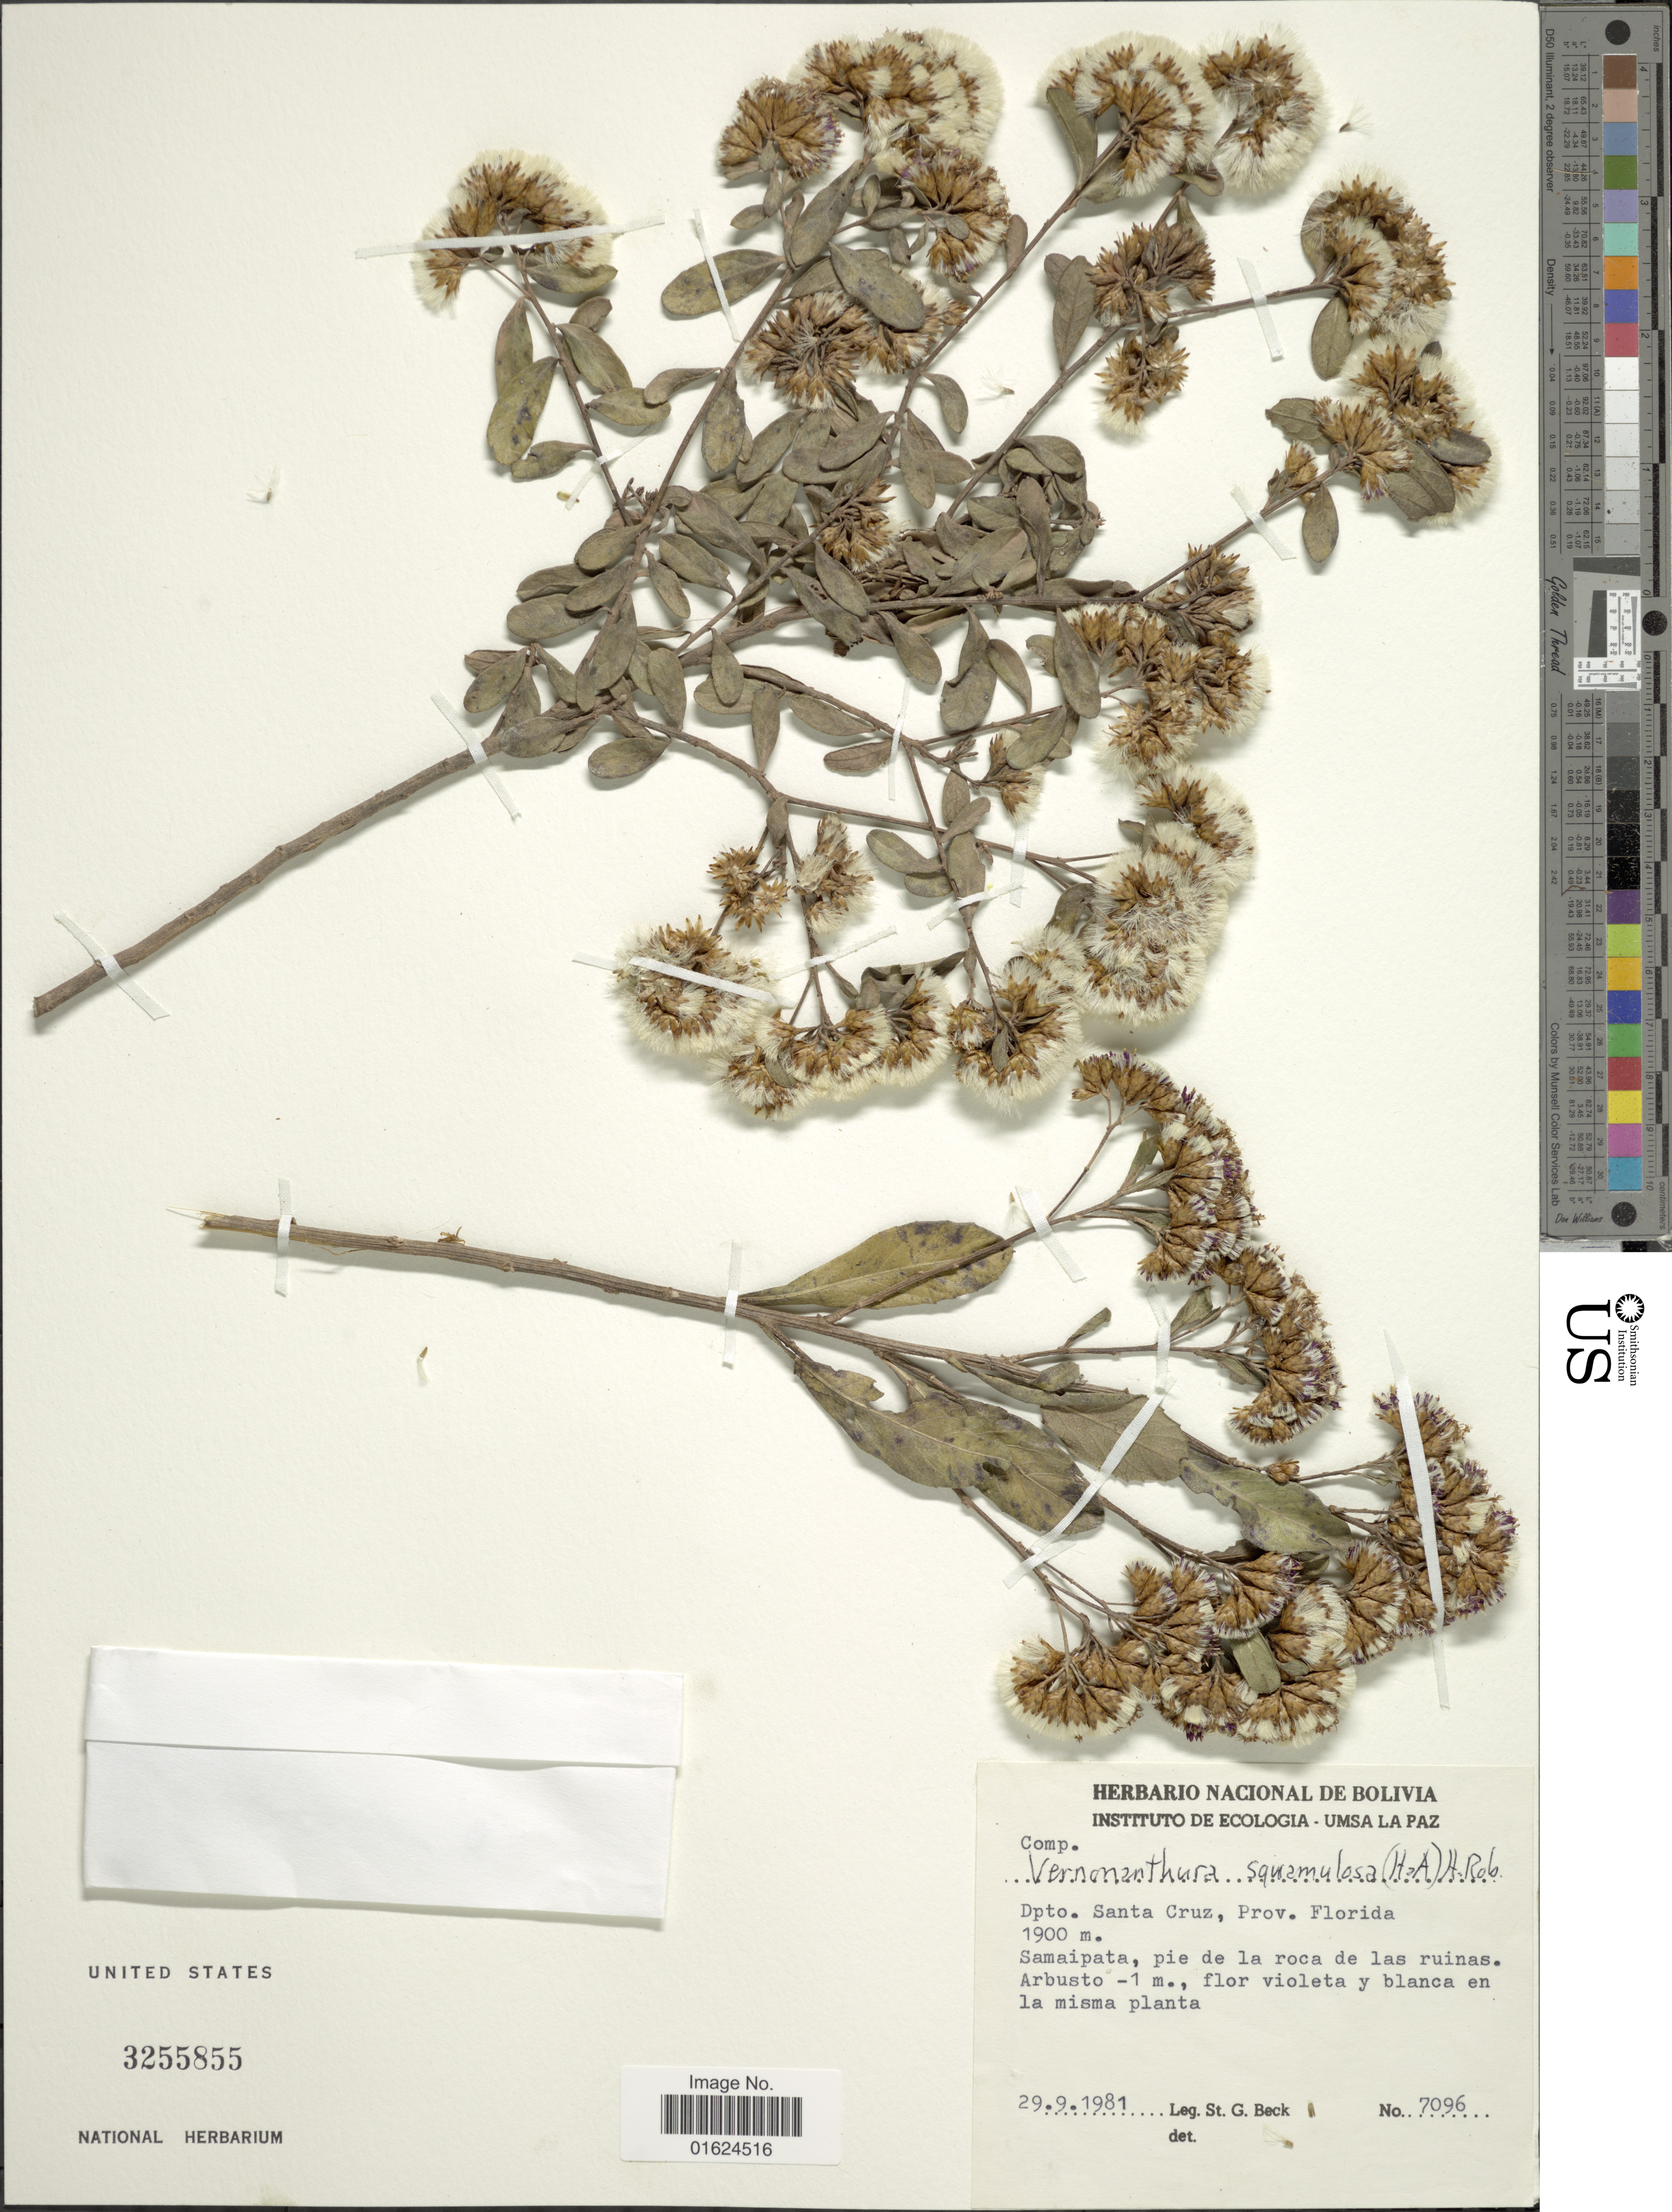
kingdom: Plantae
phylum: Tracheophyta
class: Magnoliopsida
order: Asterales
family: Asteraceae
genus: Vernonanthura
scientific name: Vernonanthura squamulosa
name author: (Hook. & Arn.) H. Rob.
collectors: S. G. Beck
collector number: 7096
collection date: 1981-09-29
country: Bolivia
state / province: Santa Cruz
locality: Dpto Santa Cruz, Prov. Florida, Samaipata, pie de la roca de las ruinas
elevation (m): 1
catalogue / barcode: US 3255855